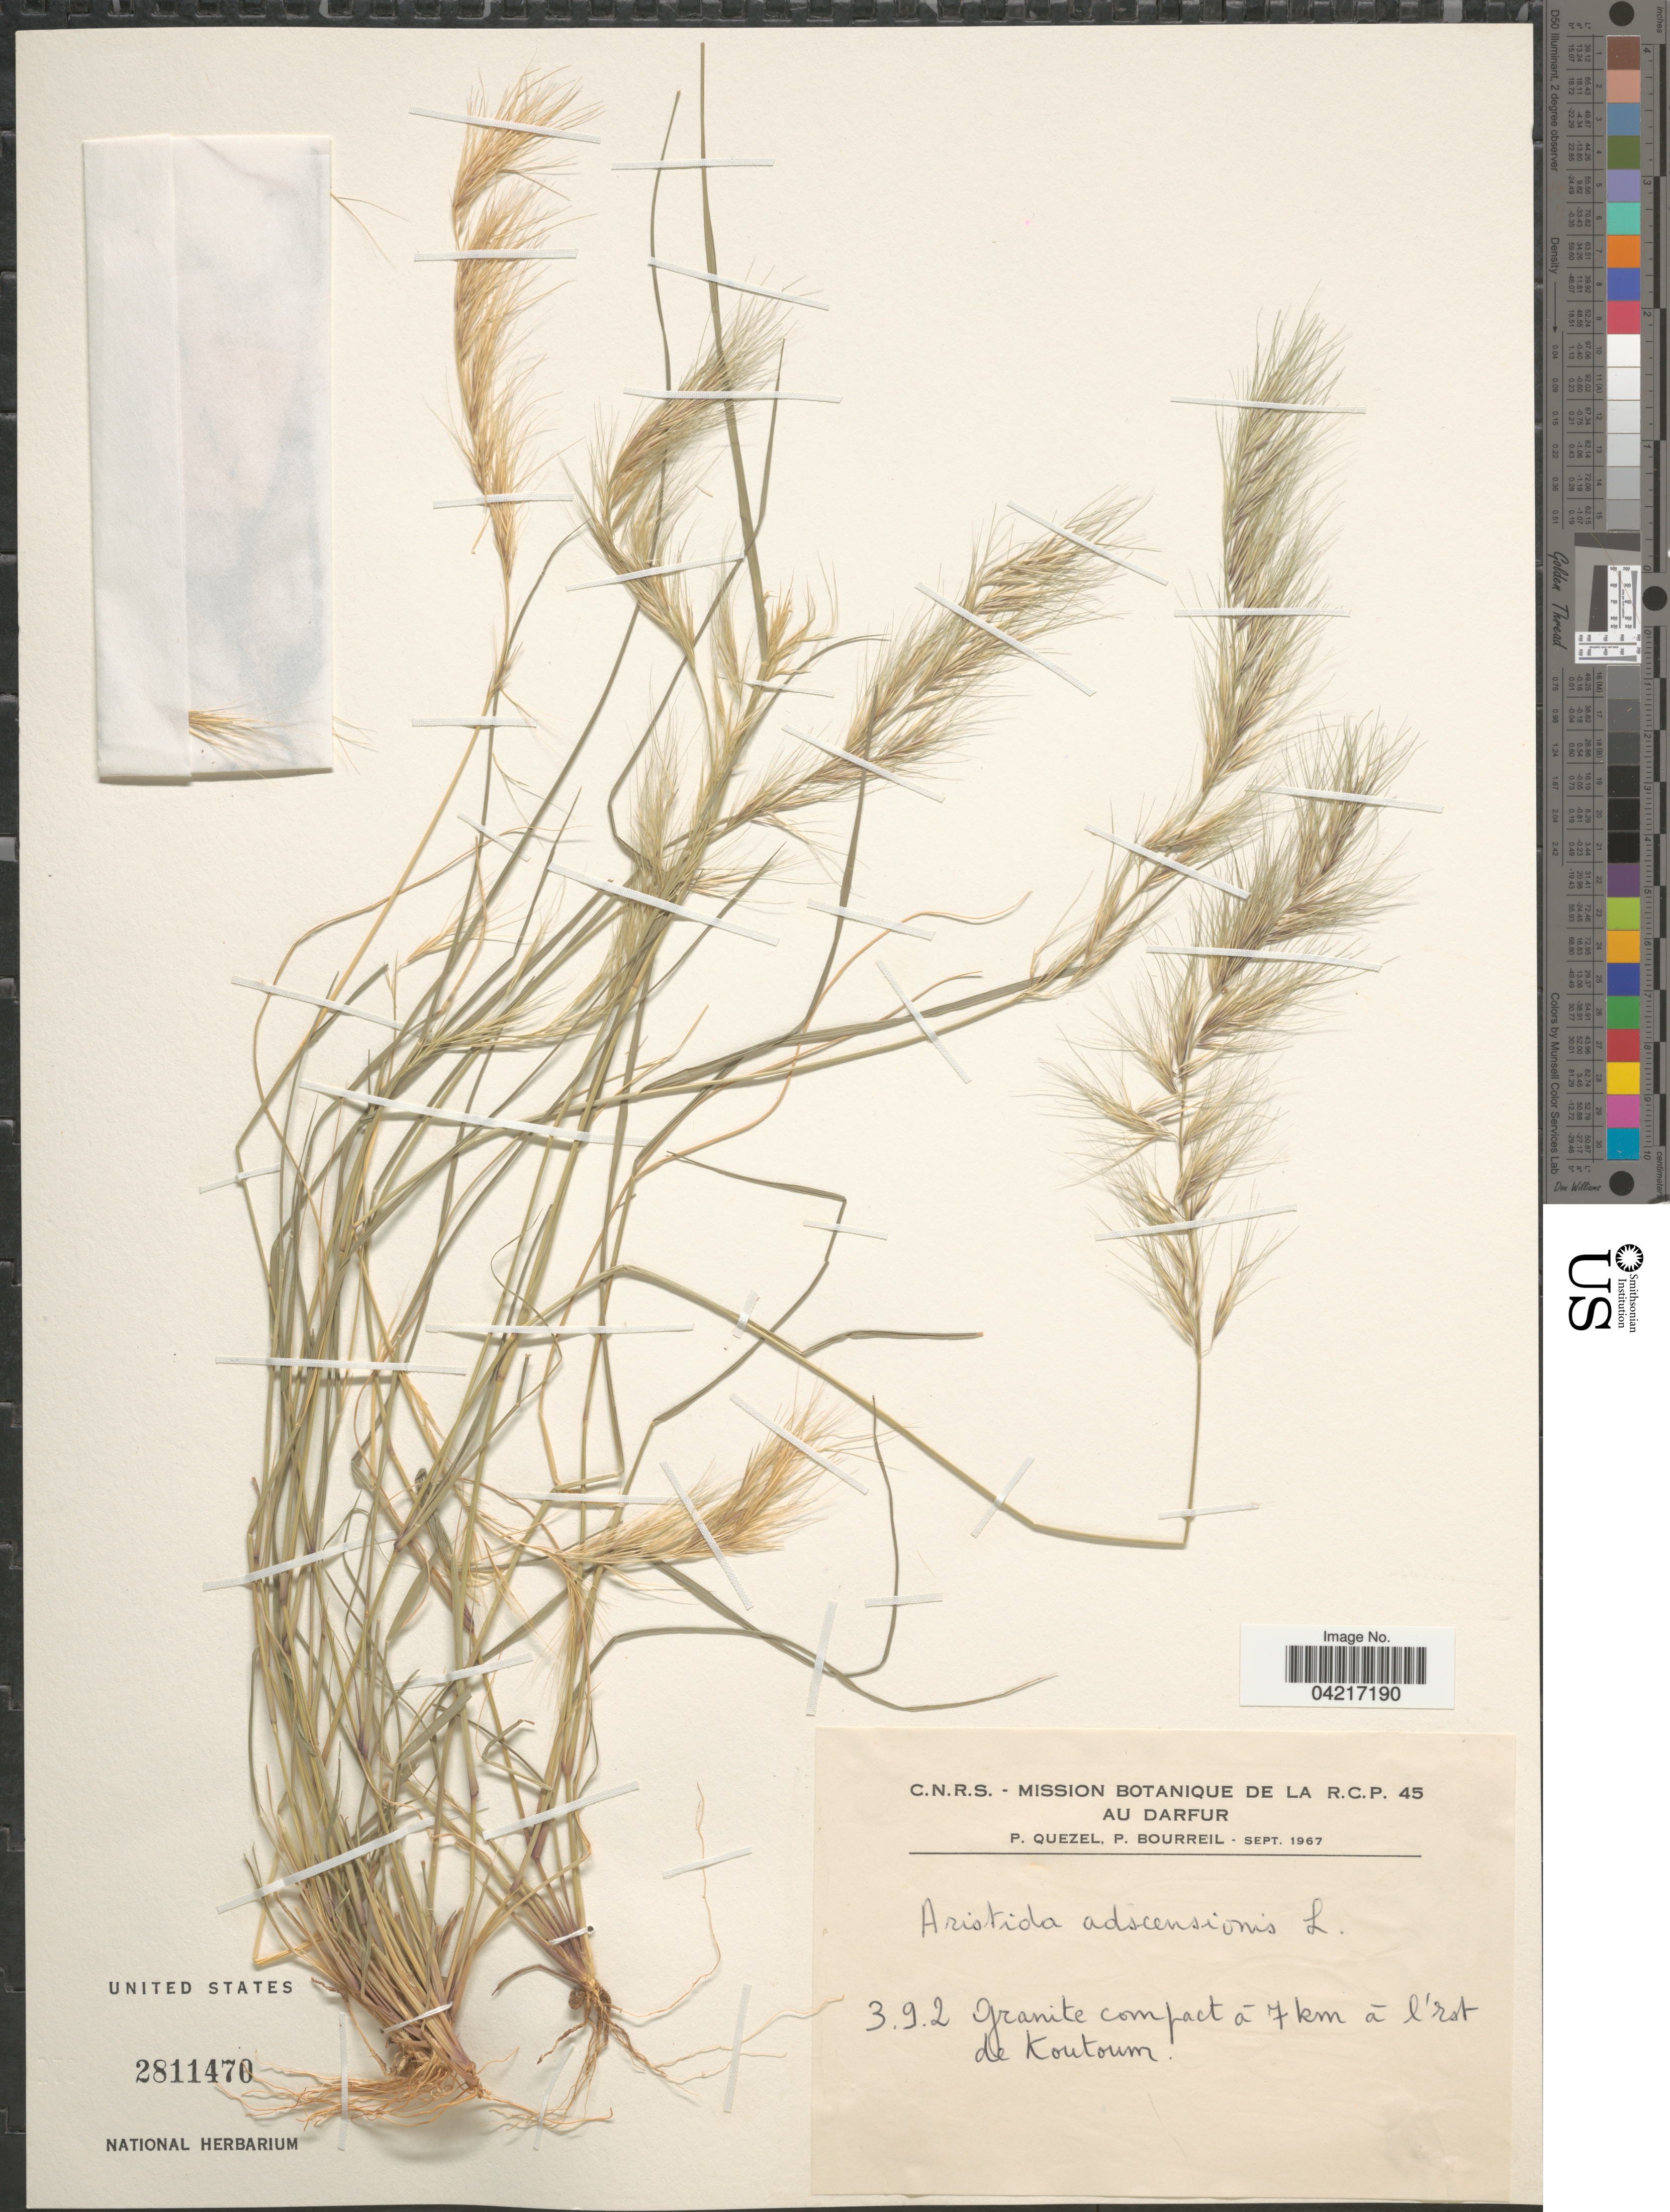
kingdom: Plantae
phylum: Tracheophyta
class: Liliopsida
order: Poales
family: Poaceae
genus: Aristida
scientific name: Aristida adscensionis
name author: L.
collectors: P. Quezel & P. Bourreil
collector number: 392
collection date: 1967-09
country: Sudan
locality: C.N.R.S. - Mission Botanique de la R.C.P. 45 Au Darfur. Granite compact à 7 km à l'est de Koutoum.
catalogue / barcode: US 2811470